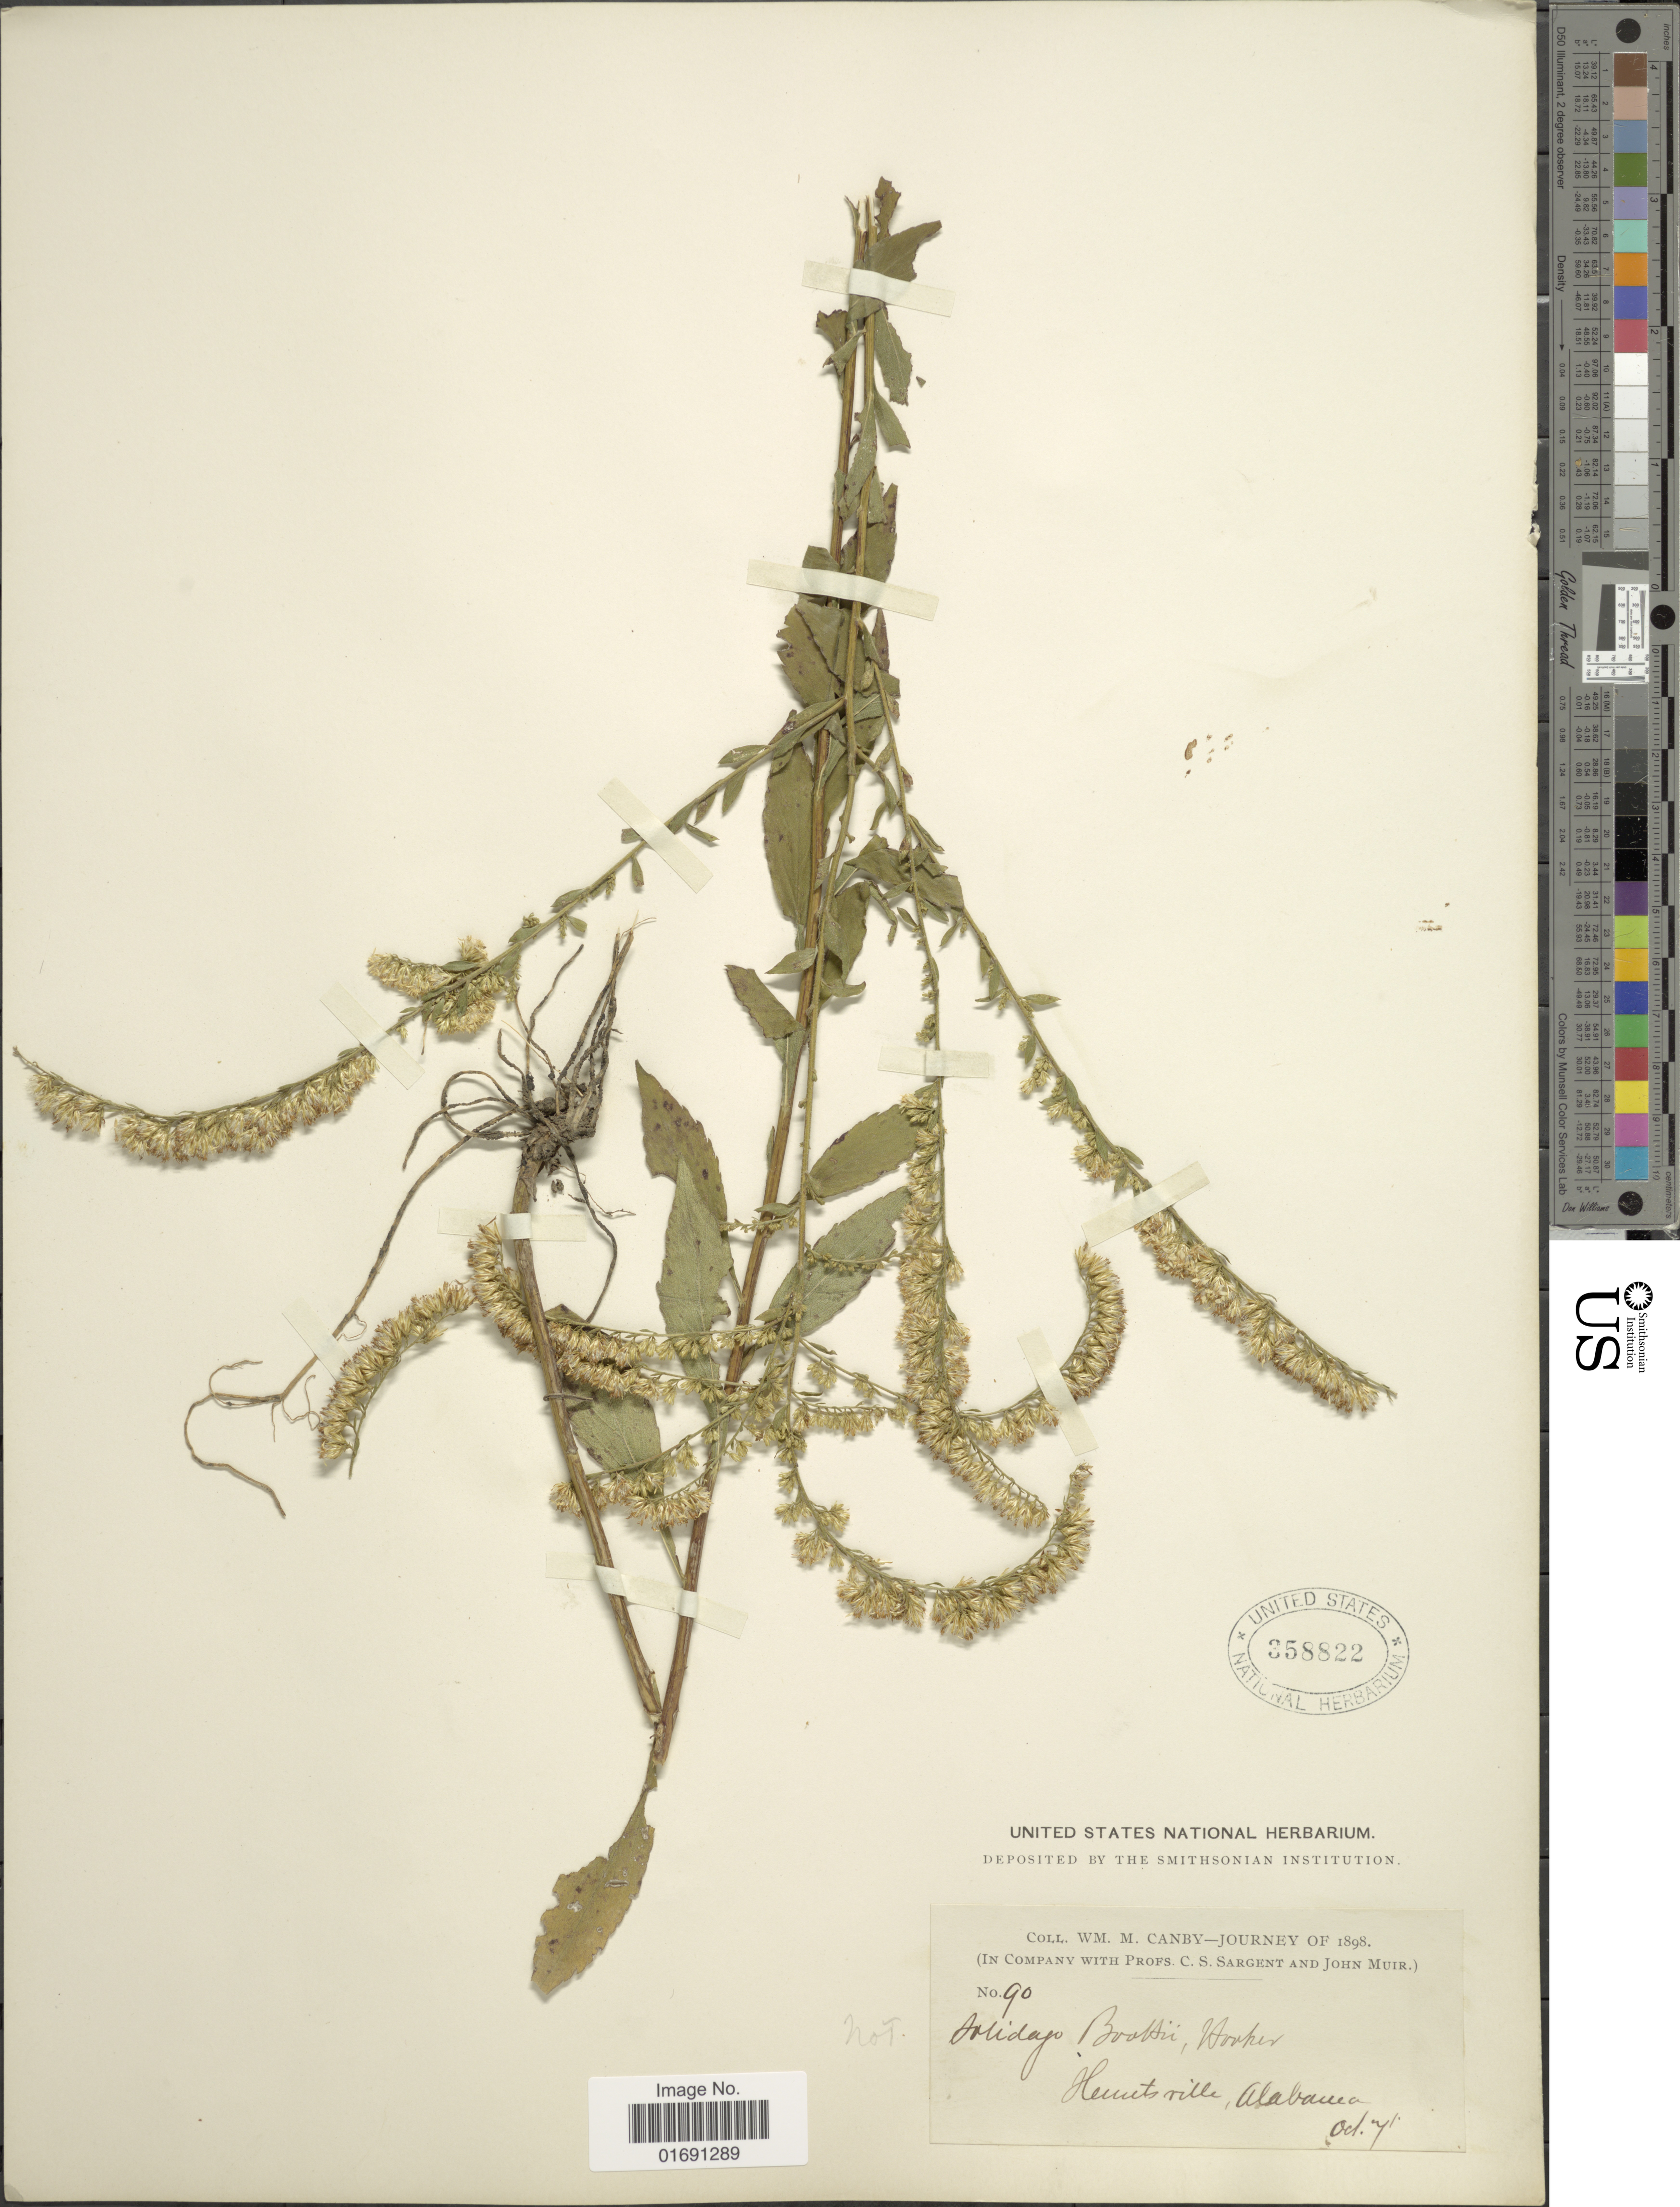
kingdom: Plantae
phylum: Tracheophyta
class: Magnoliopsida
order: Asterales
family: Asteraceae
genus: Solidago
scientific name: Solidago ulmifolia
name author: Muhl. ex Willd.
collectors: W. M. Canby, C. S. Sargent & J. Muir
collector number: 90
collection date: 1898-10-07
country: United States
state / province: Alabama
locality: Huntsville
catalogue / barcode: US 358822